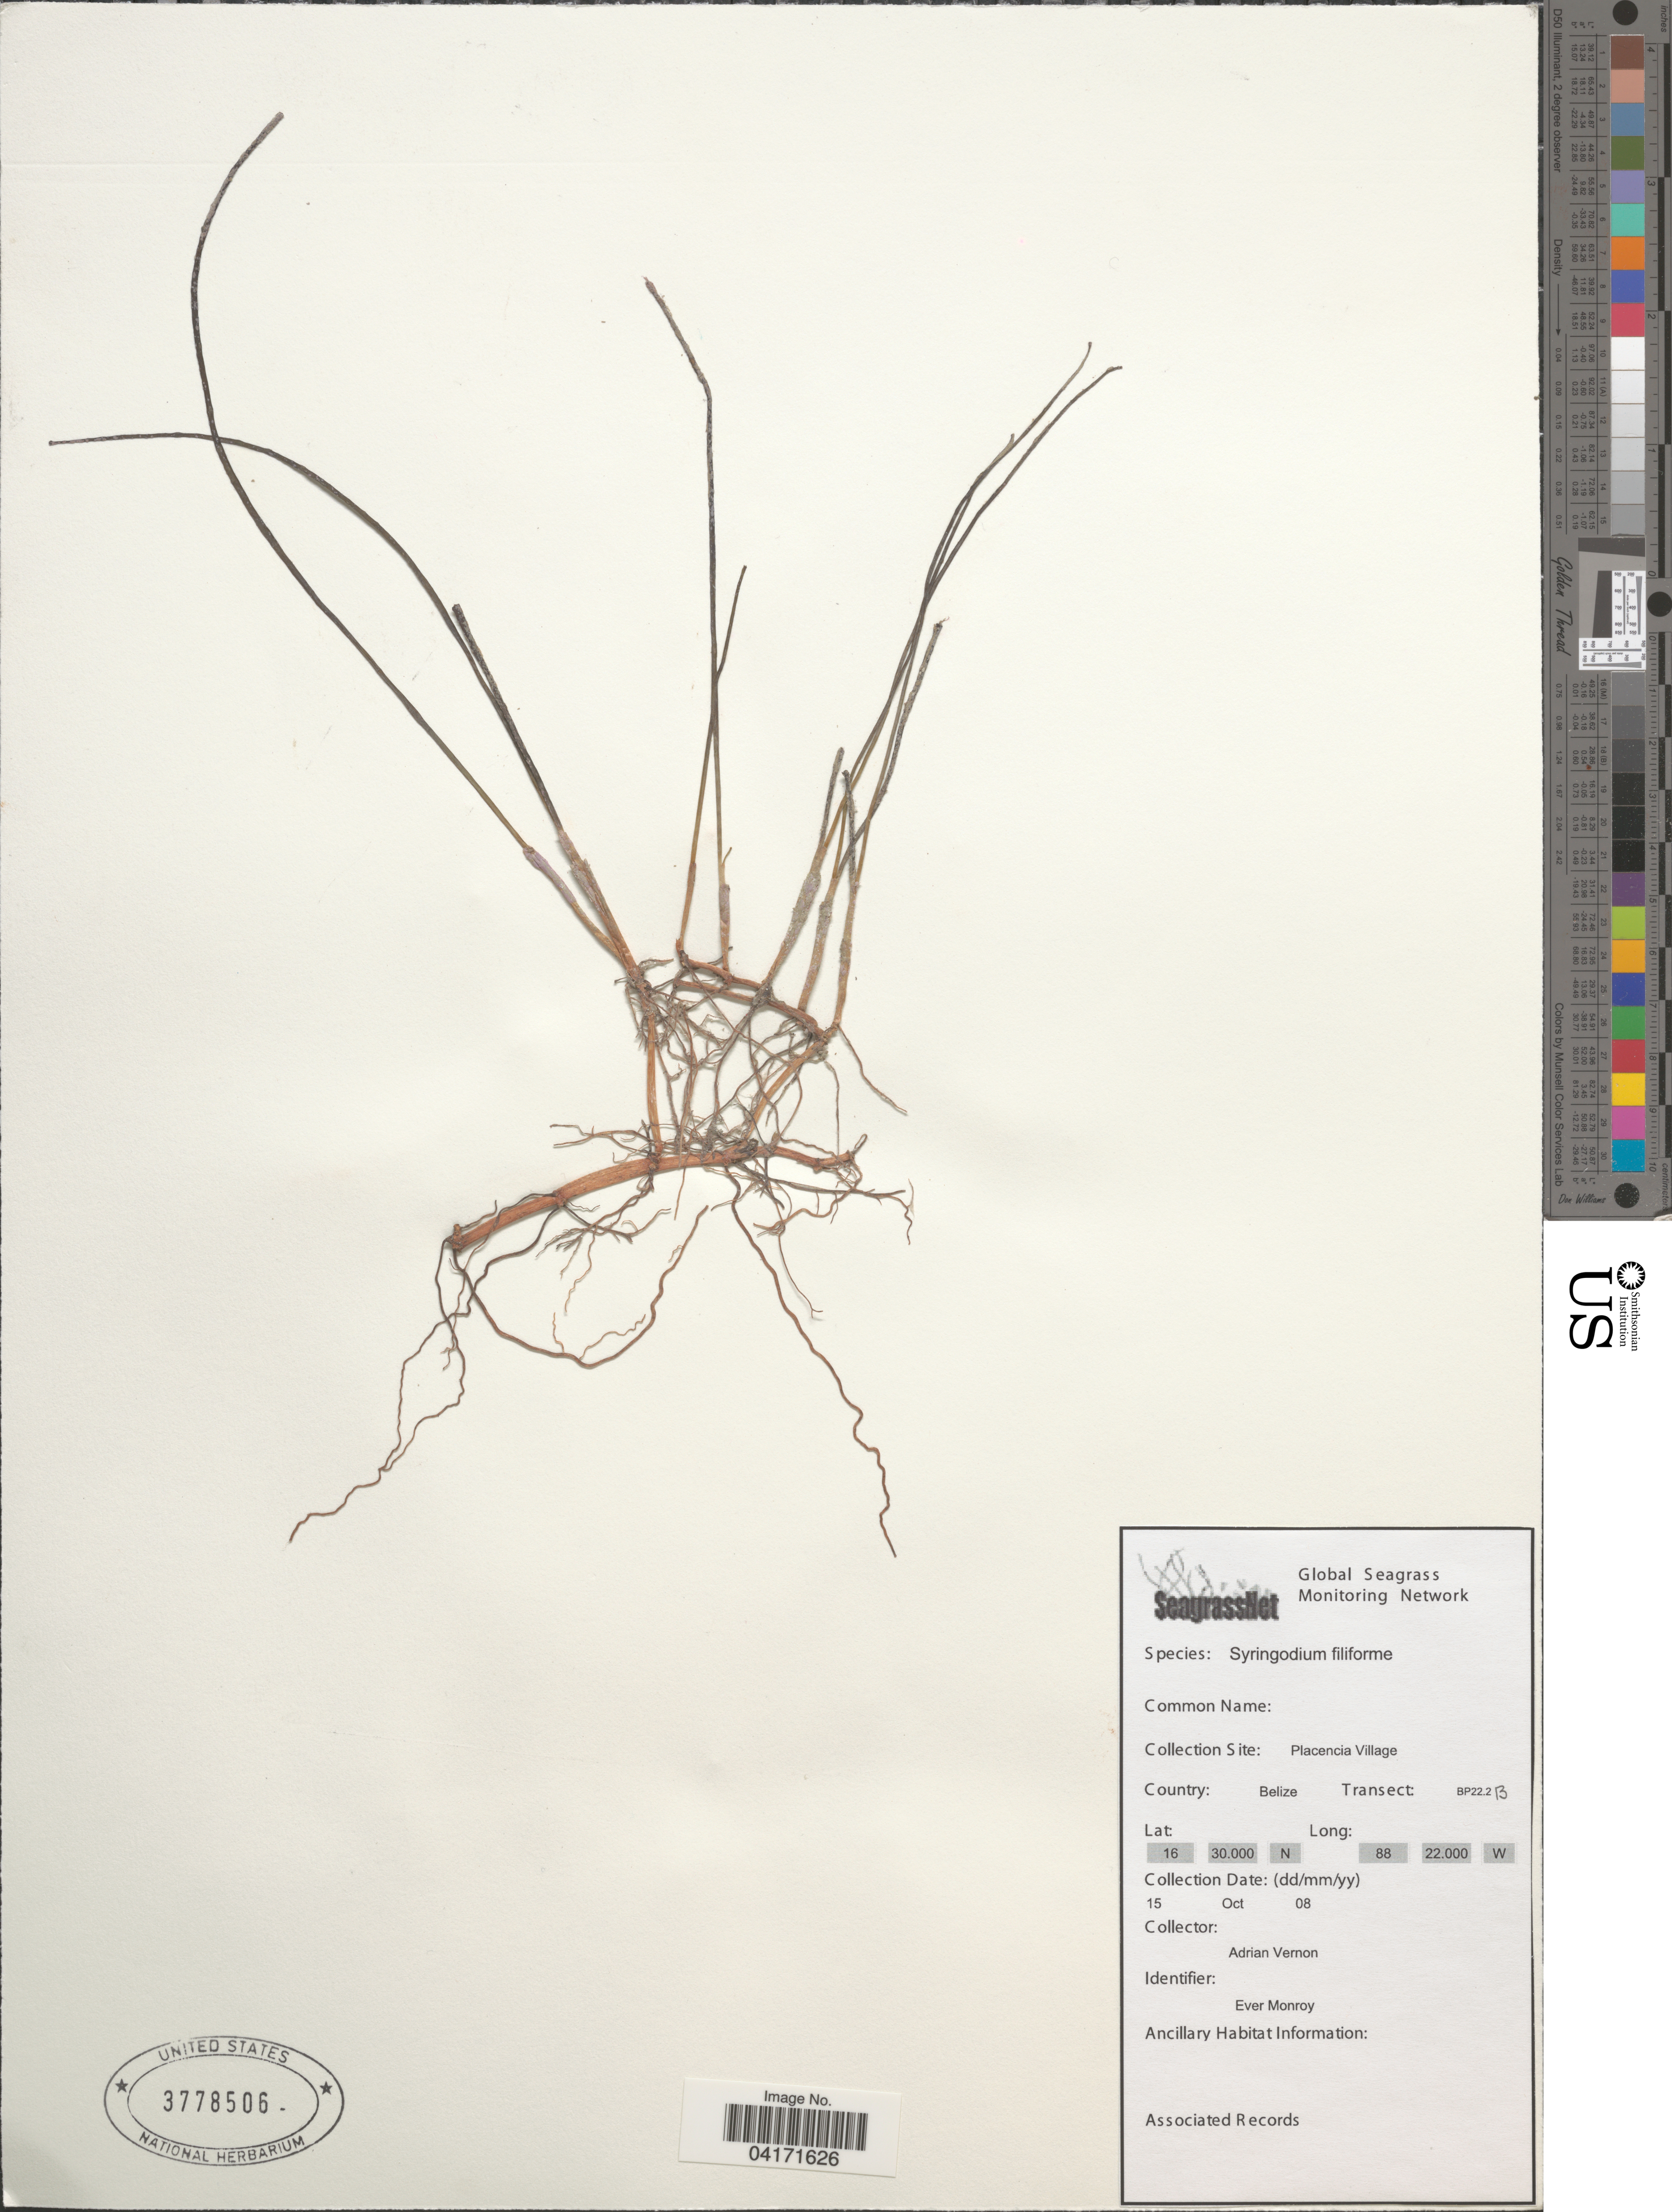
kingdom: Plantae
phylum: Tracheophyta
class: Liliopsida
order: Alismatales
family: Cymodoceaceae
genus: Syringodium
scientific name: Syringodium filiforme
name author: Kütz.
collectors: A. Vernon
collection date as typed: Transcribed d/m/y: 15/10/8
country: Belize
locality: Placencia Village. Transect: BP22.2 B.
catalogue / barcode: US 3778506